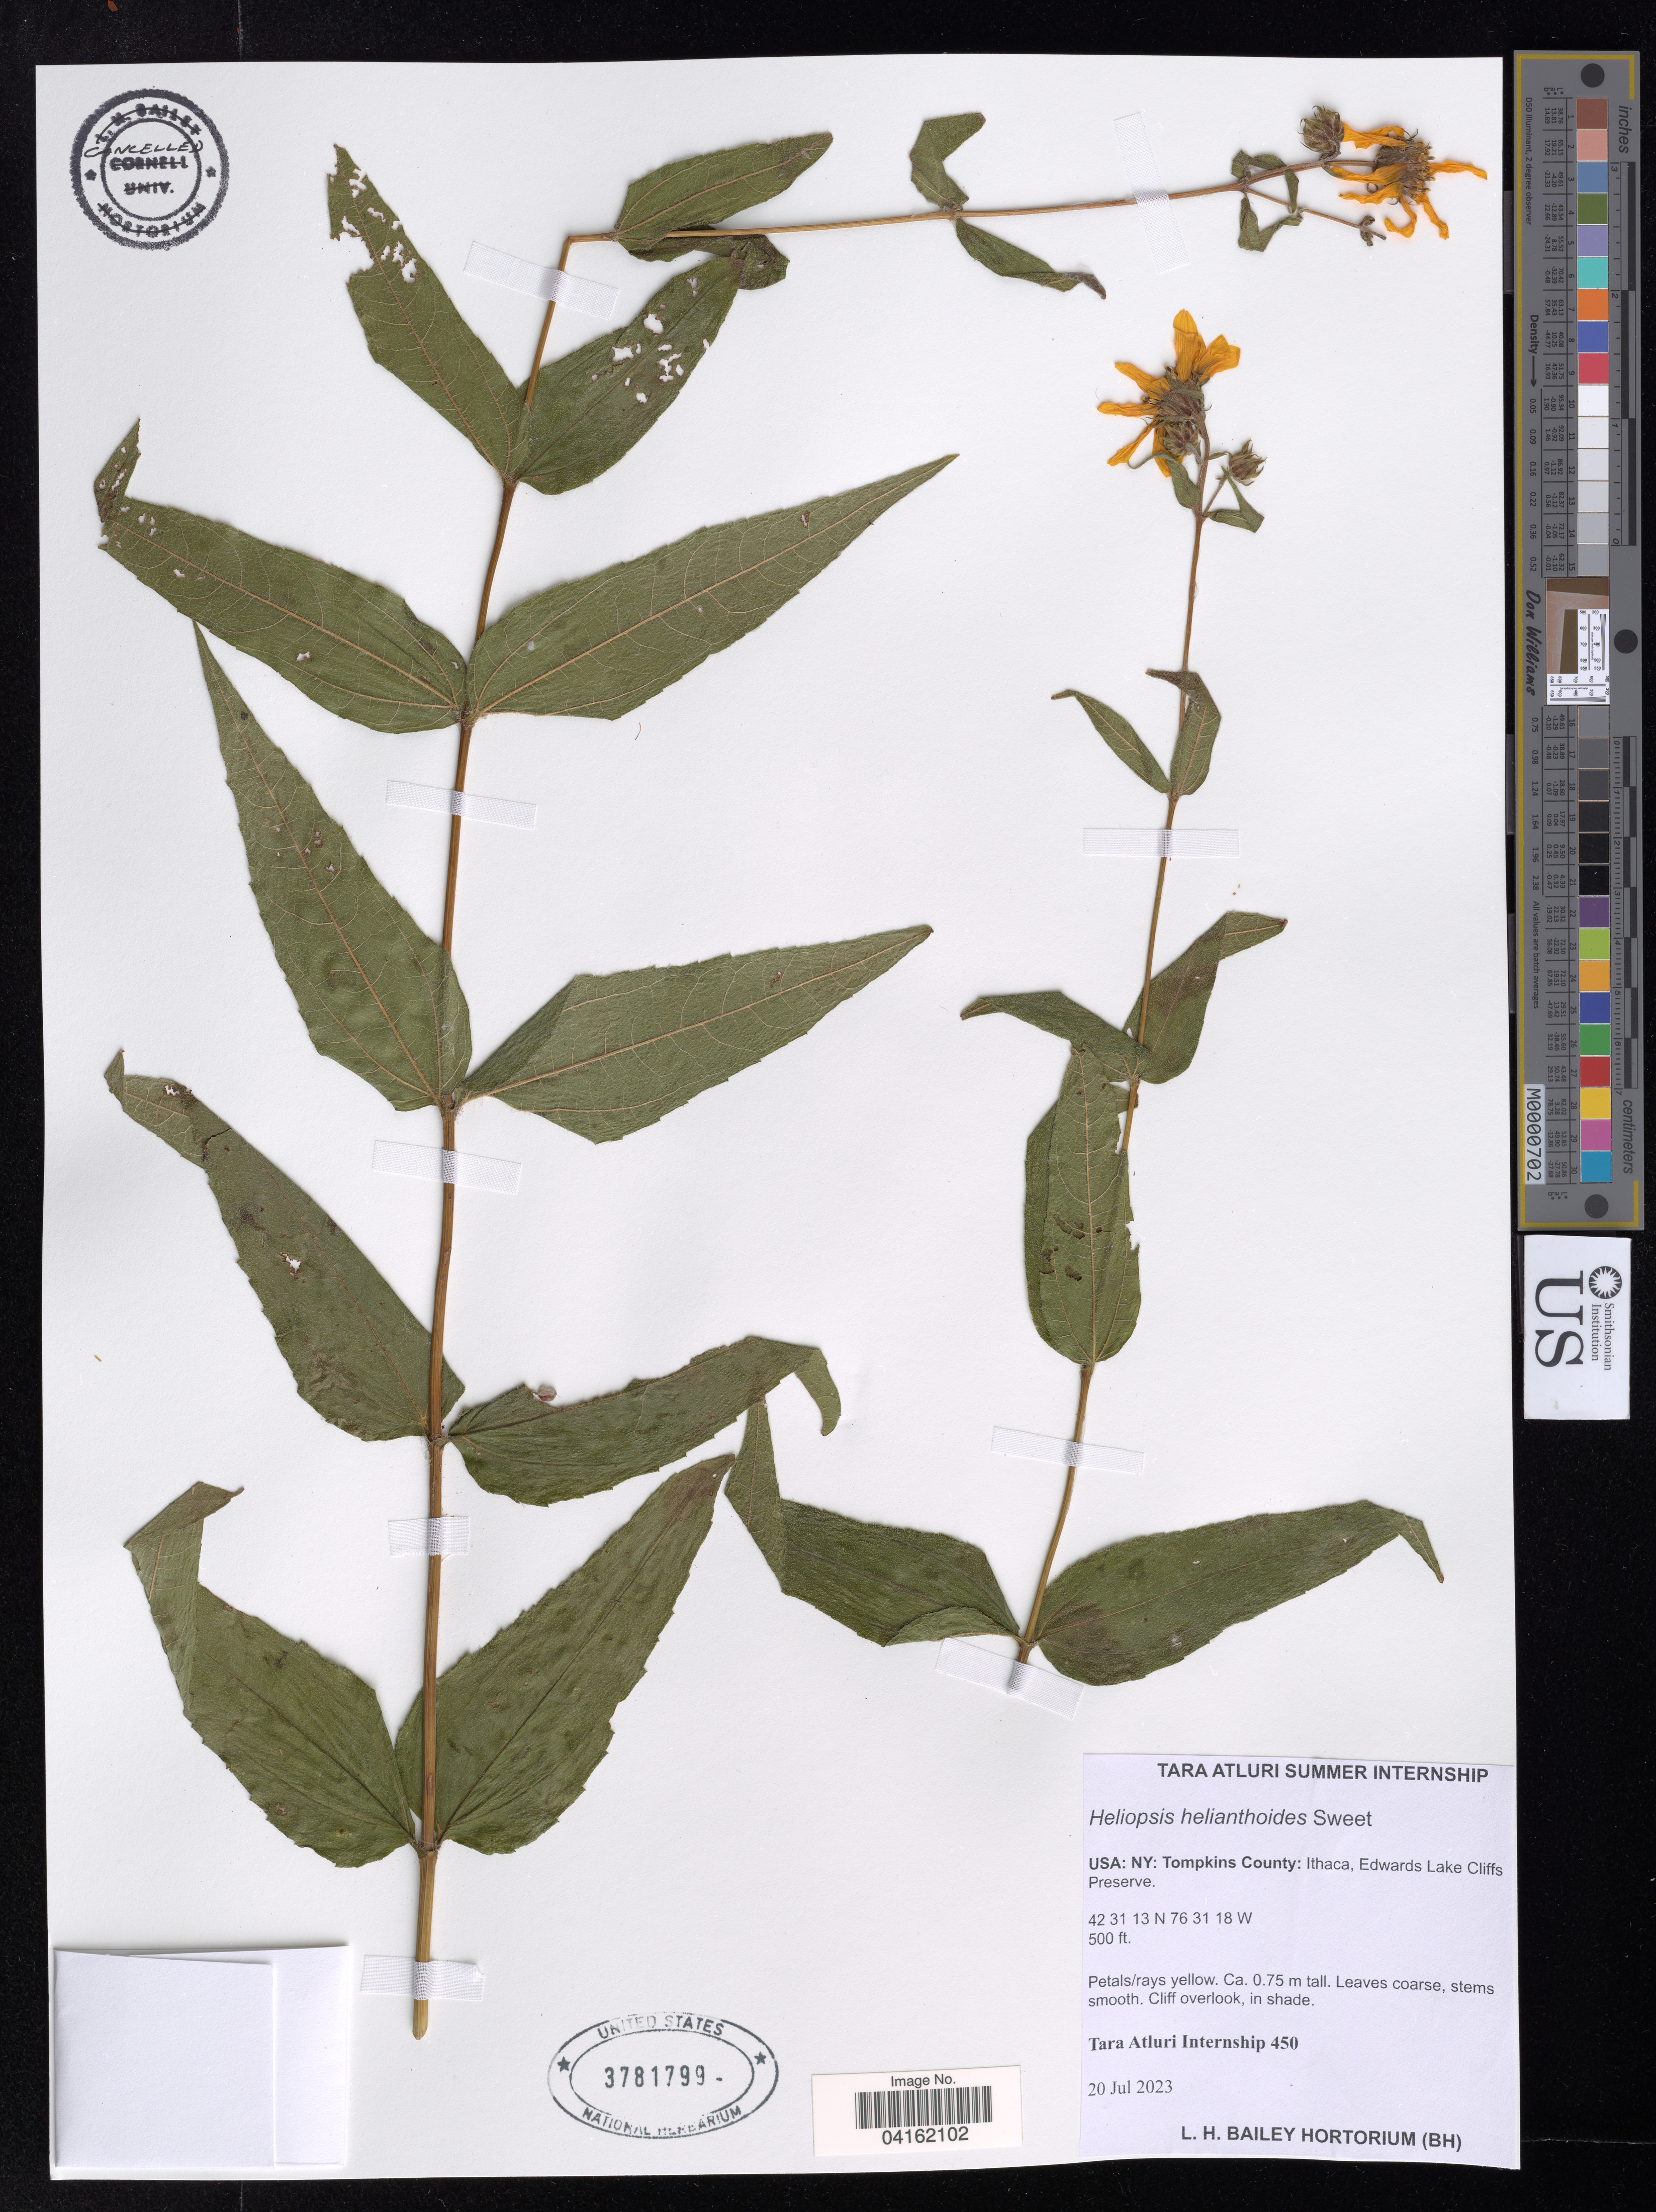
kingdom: Plantae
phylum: Tracheophyta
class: Magnoliopsida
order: Asterales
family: Asteraceae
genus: Heliopsis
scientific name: Heliopsis helianthoides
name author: (L.) Sweet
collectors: Tara Atluri Internship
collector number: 450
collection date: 2023-07-20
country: United States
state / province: New York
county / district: Tompkins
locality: Tompkins County: Ithaca, Edwards Lake Cliffs Preserve.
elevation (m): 152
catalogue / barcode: US 3781799